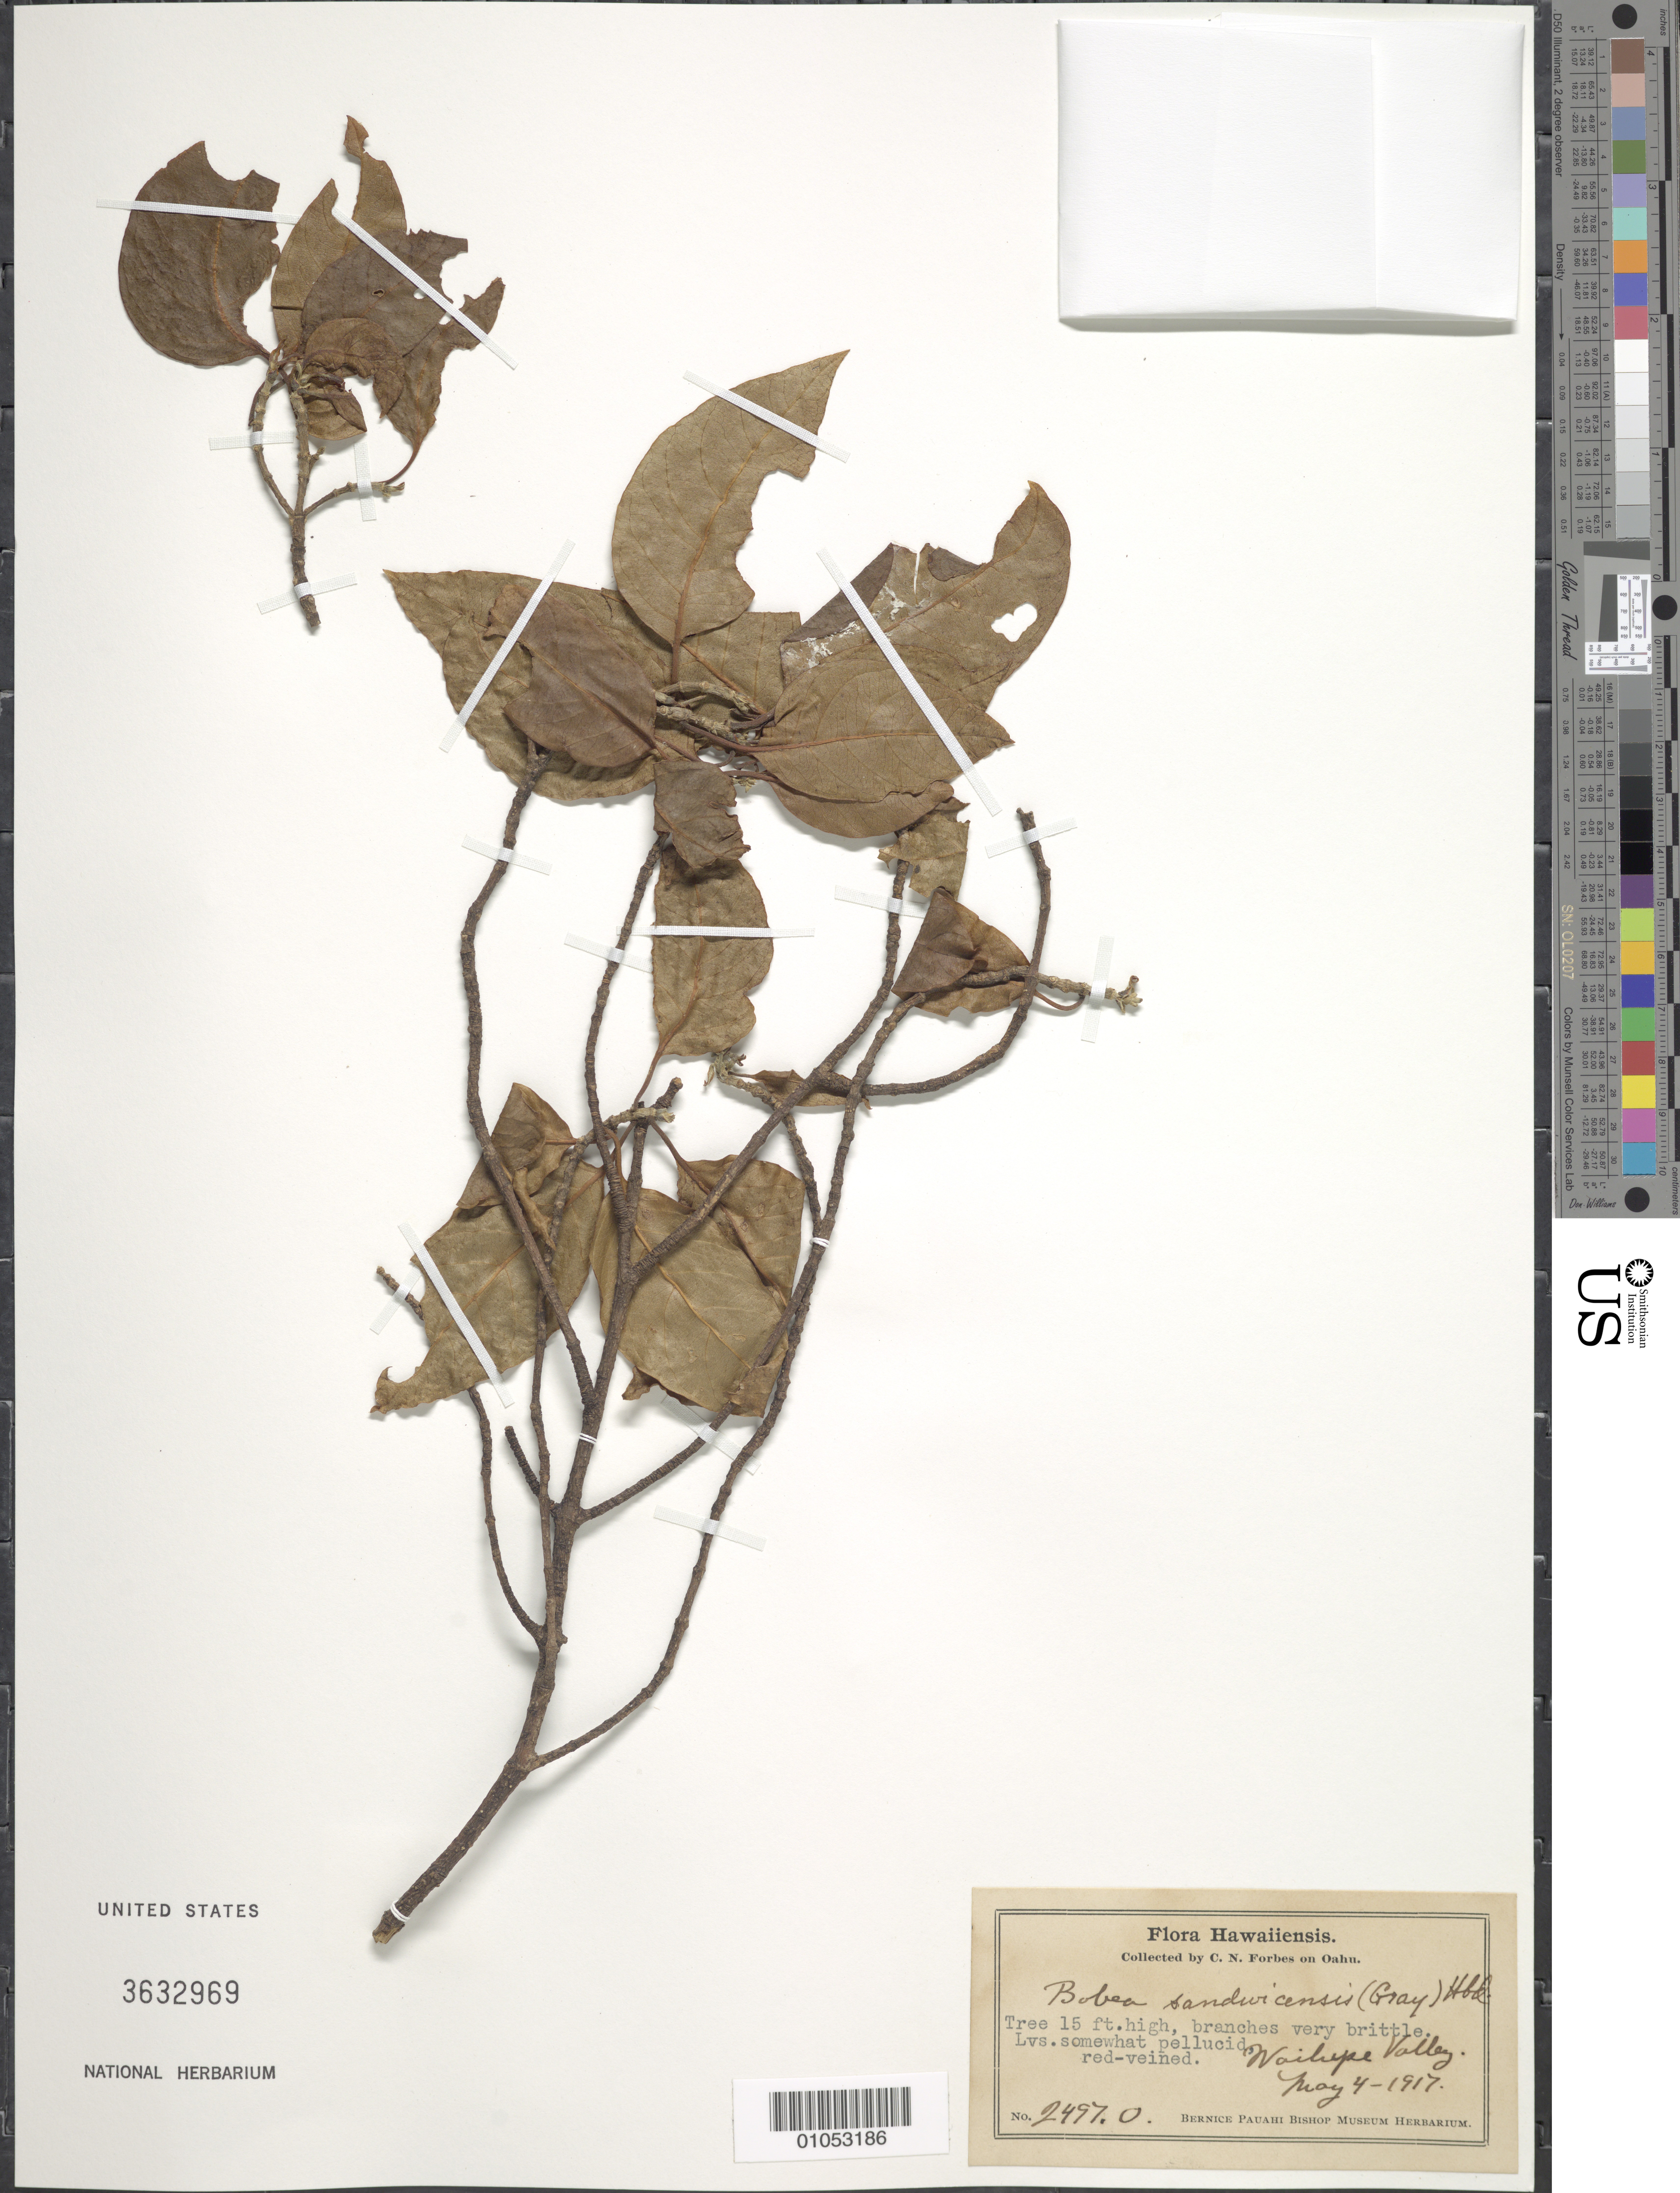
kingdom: Plantae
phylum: Tracheophyta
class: Magnoliopsida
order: Gentianales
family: Rubiaceae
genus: Bobea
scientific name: Bobea sandwicensis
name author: (A. Gray) Hillebr.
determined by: Wagner, W. L., (BOT), Smithsonian Institution - National Museum of Natural History (UNITED STATES)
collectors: C. N. Forbes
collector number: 2497.O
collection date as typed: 4 May 1917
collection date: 1917-05-04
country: United States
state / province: Hawaii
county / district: Honolulu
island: Oahu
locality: Wailupe Valley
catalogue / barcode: US 3632969